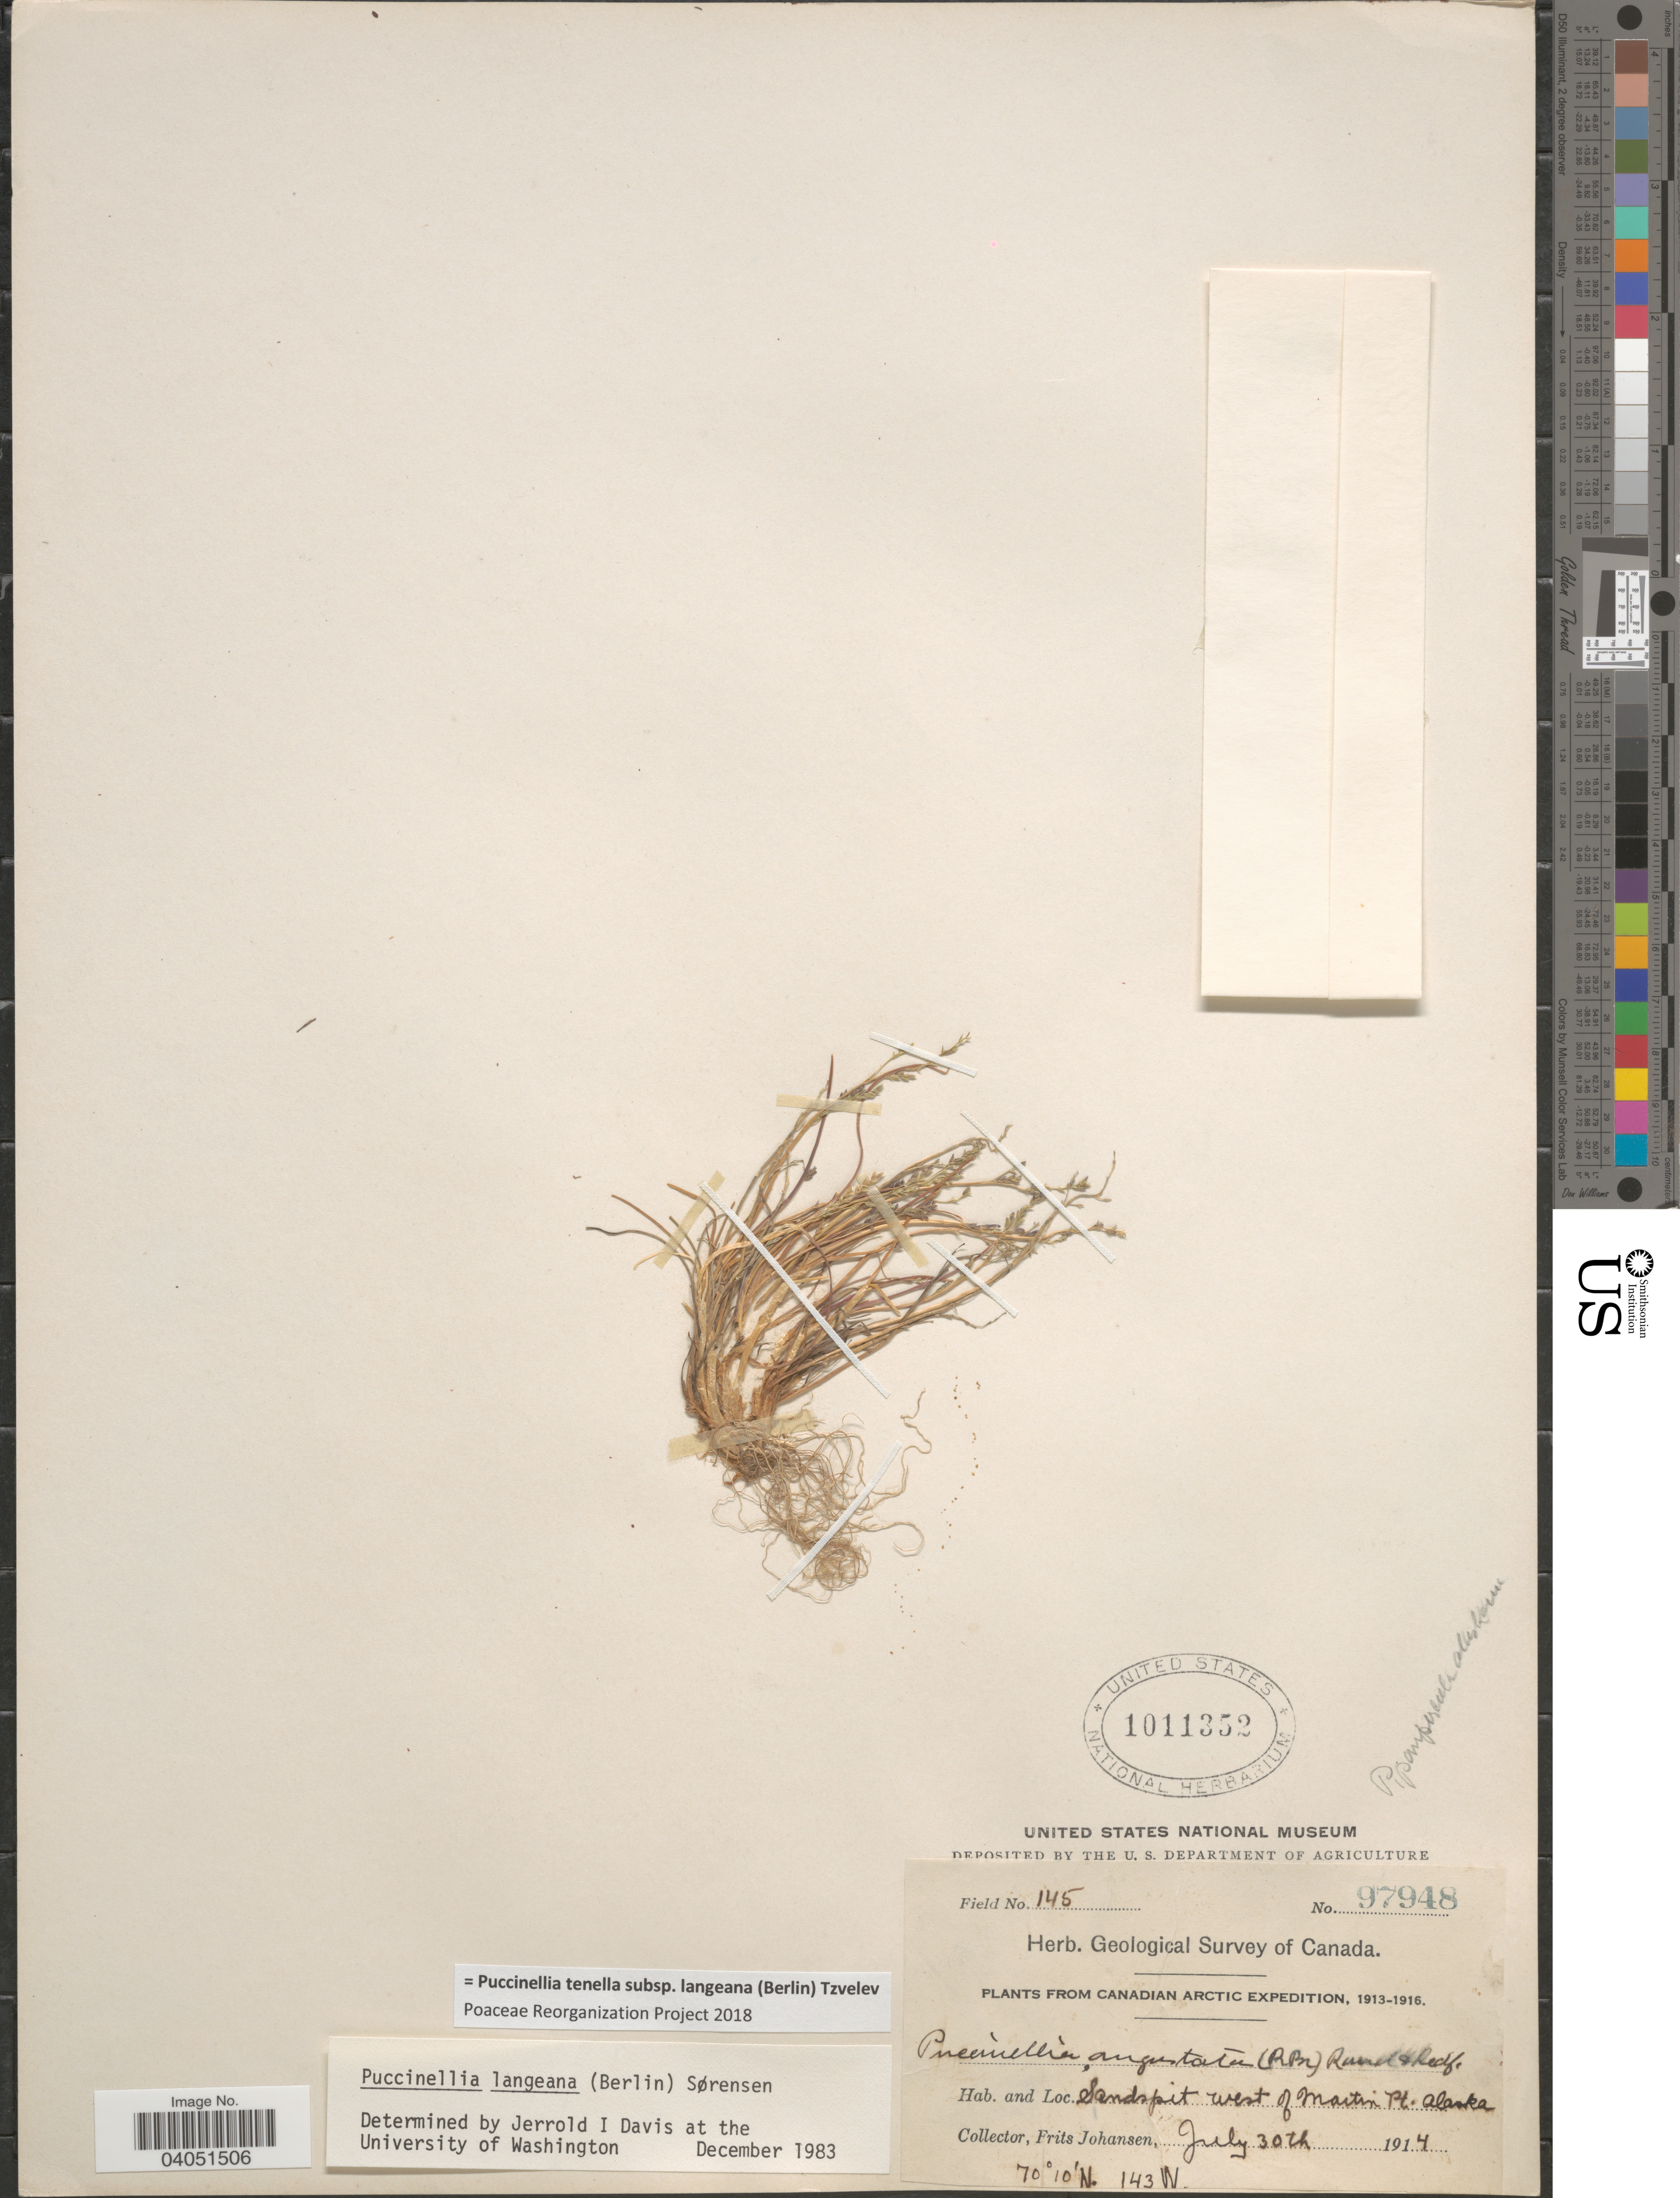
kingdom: Plantae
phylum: Tracheophyta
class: Liliopsida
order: Poales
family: Poaceae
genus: Puccinellia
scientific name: Puccinellia tenella subsp. langeana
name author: (Berlin) Tzvelev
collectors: F. Johansen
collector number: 97948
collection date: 1914-07-30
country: United States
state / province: Alaska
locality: Sandspit west of Martin Pt.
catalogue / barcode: US 1011352